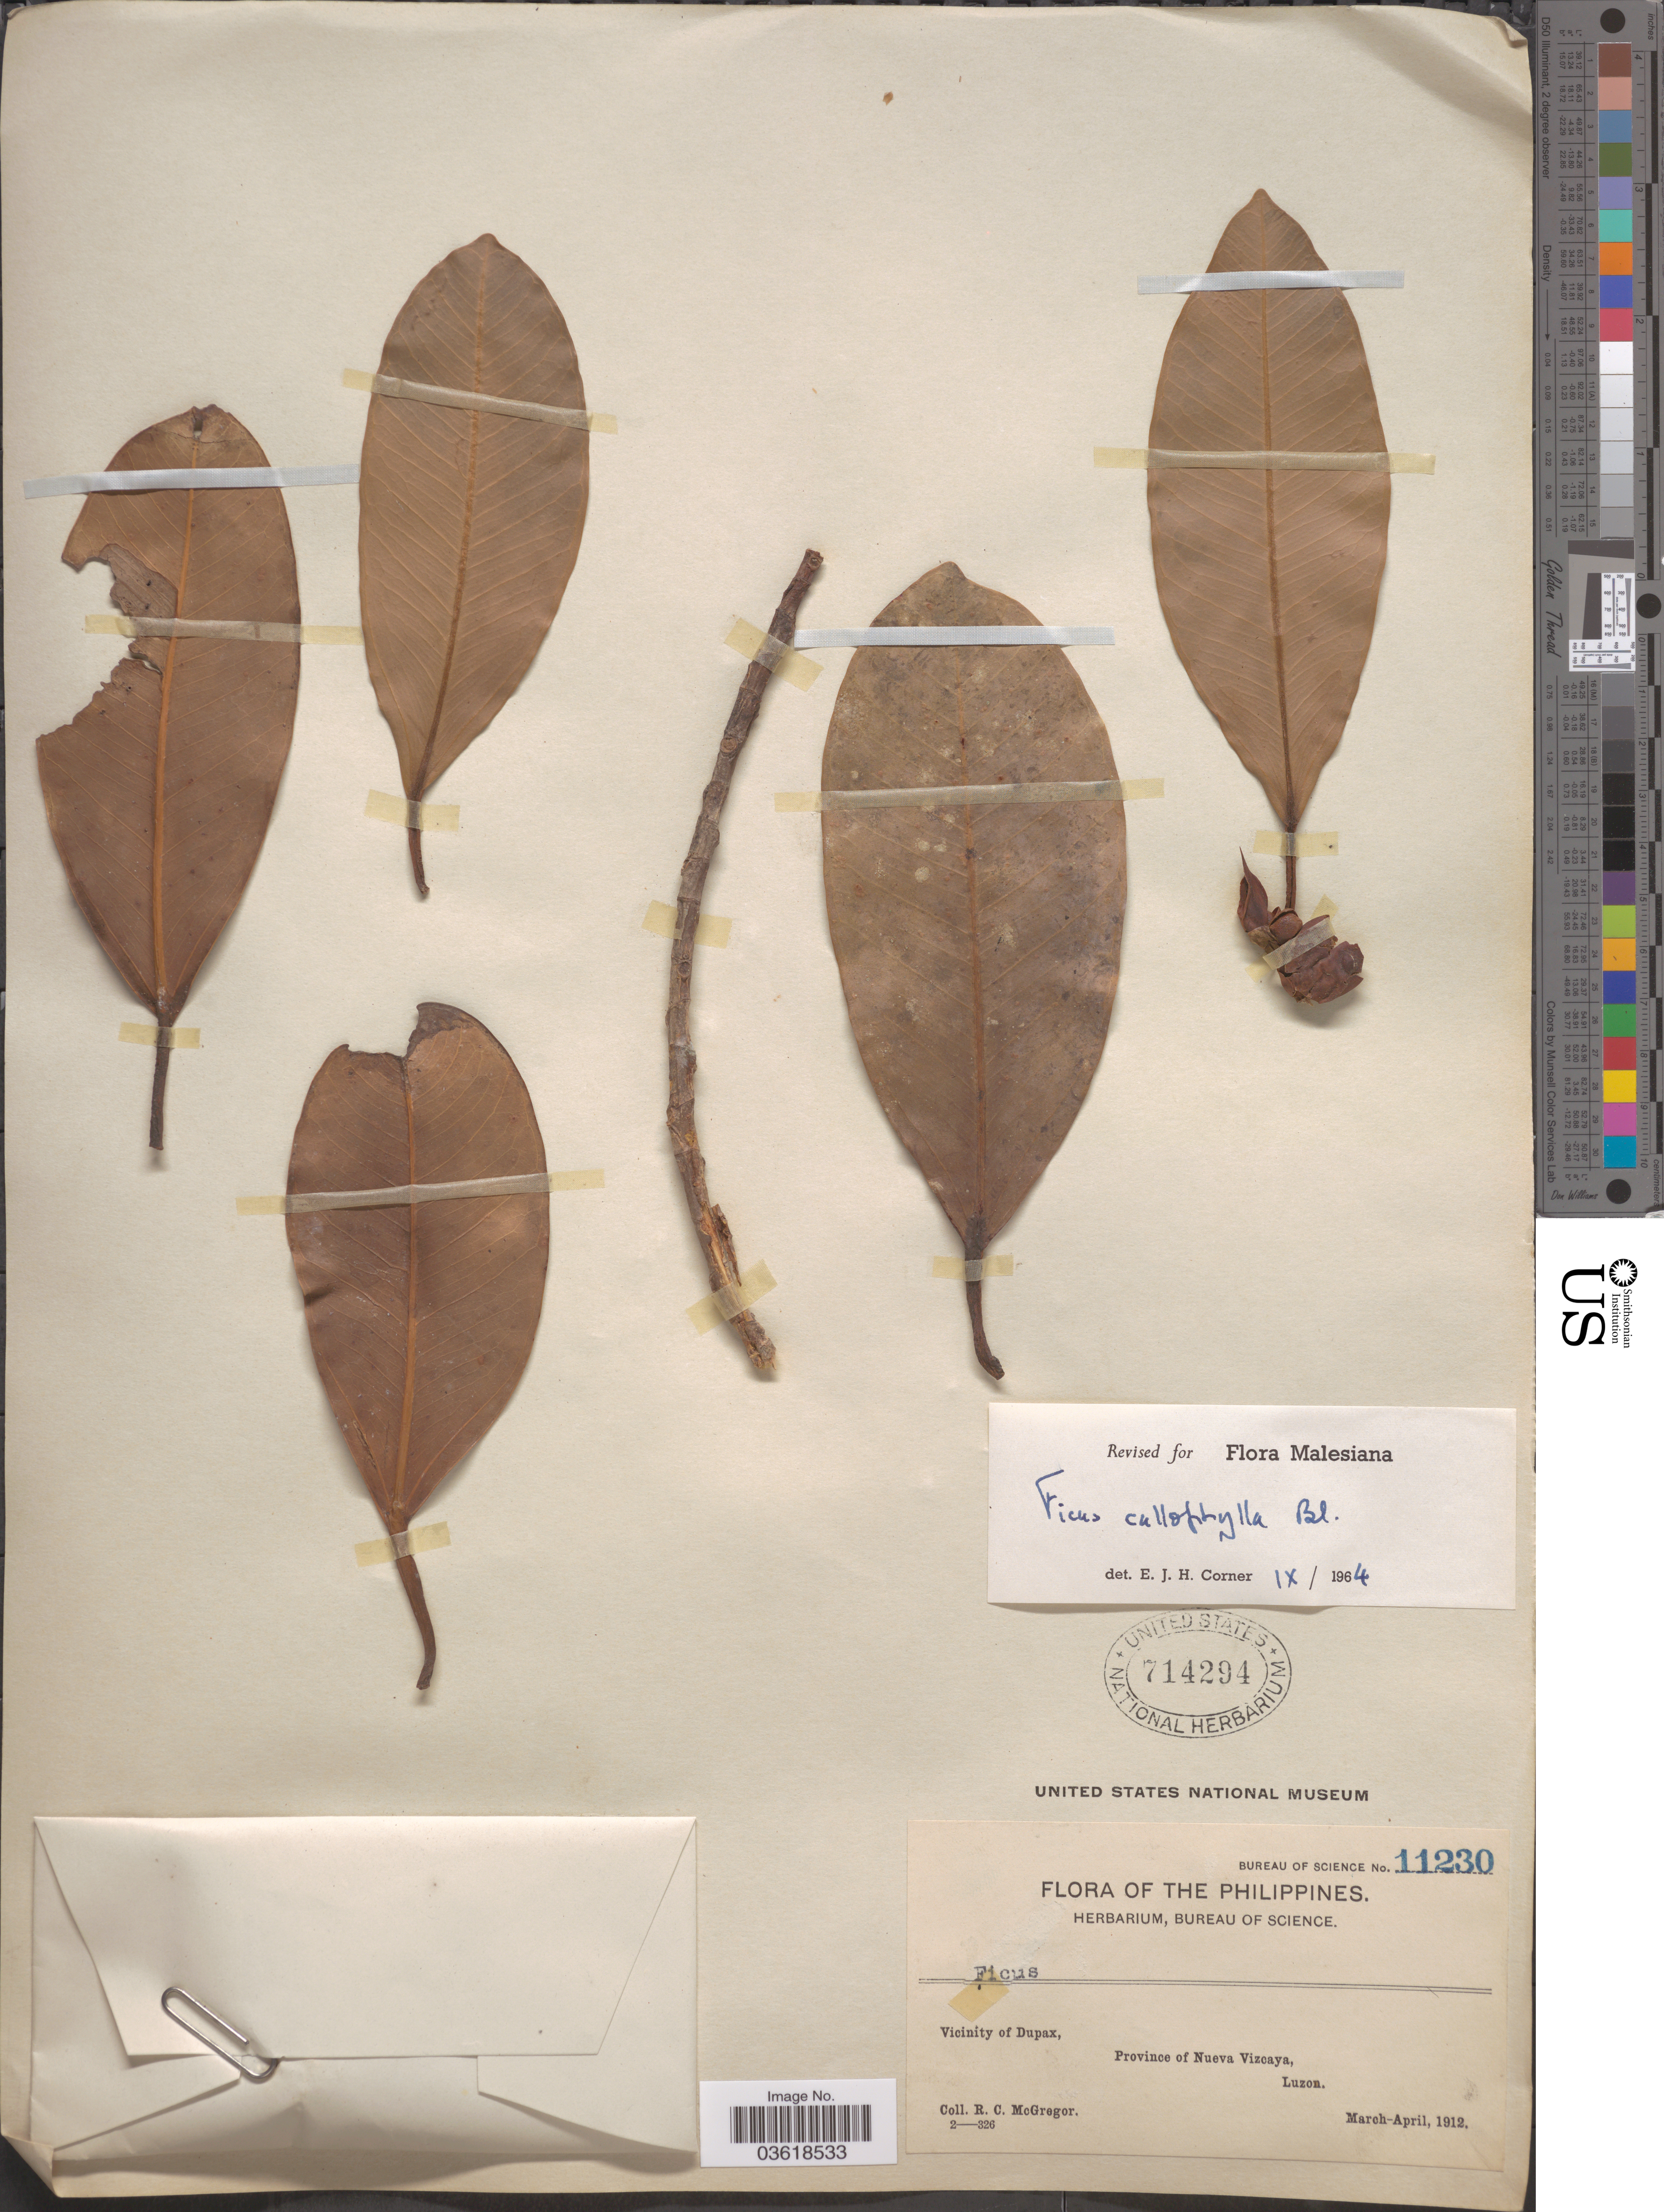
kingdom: Plantae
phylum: Tracheophyta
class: Magnoliopsida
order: Rosales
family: Moraceae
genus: Ficus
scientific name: Ficus callophylla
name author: Blume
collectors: R. C. McGregor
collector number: Bureau of Science 11230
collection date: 1912-03/1912-04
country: Philippines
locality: Vicinity of Dupax, Province of Nueva Vizcaya, Luzon.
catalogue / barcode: US 714294